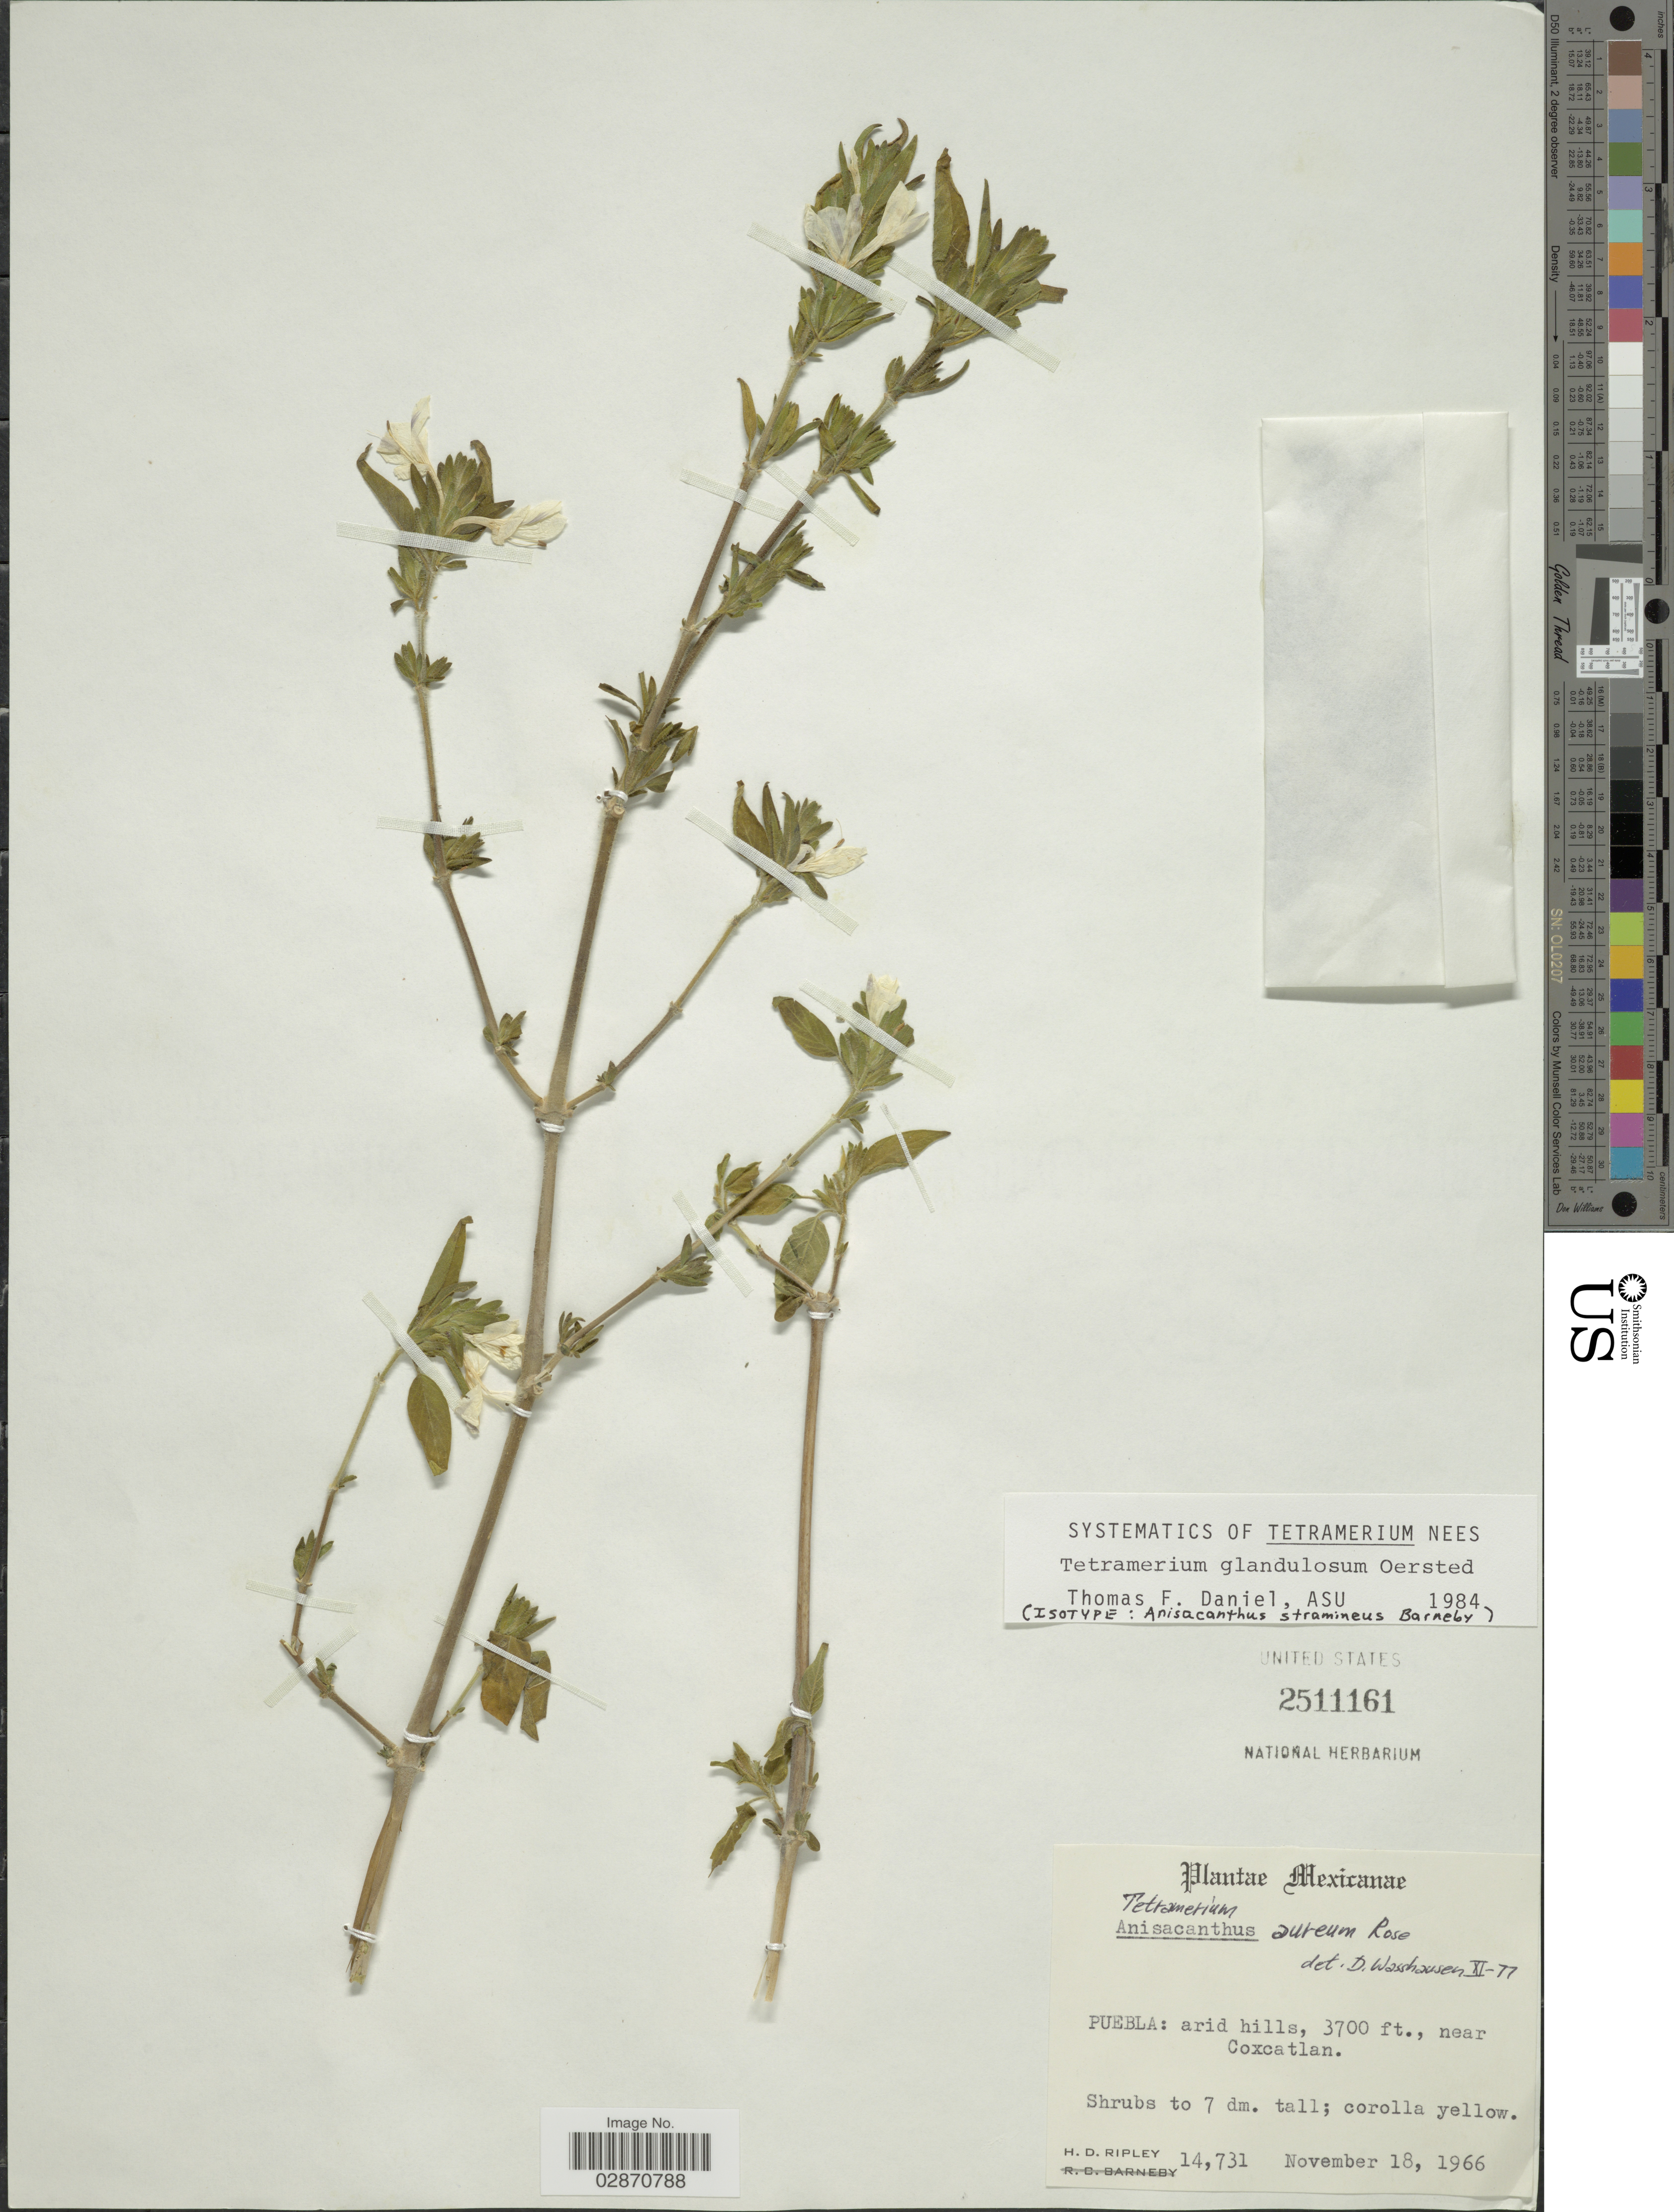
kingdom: Plantae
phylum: Tracheophyta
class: Magnoliopsida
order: Lamiales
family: Acanthaceae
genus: Tetramerium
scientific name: Tetramerium glandulosum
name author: Oerst.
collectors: H. Ripley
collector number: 14731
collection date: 1966-11-18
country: Mexico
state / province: Puebla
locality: Arid hills, near Coxcatlan.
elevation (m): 1128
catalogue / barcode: US 2511161